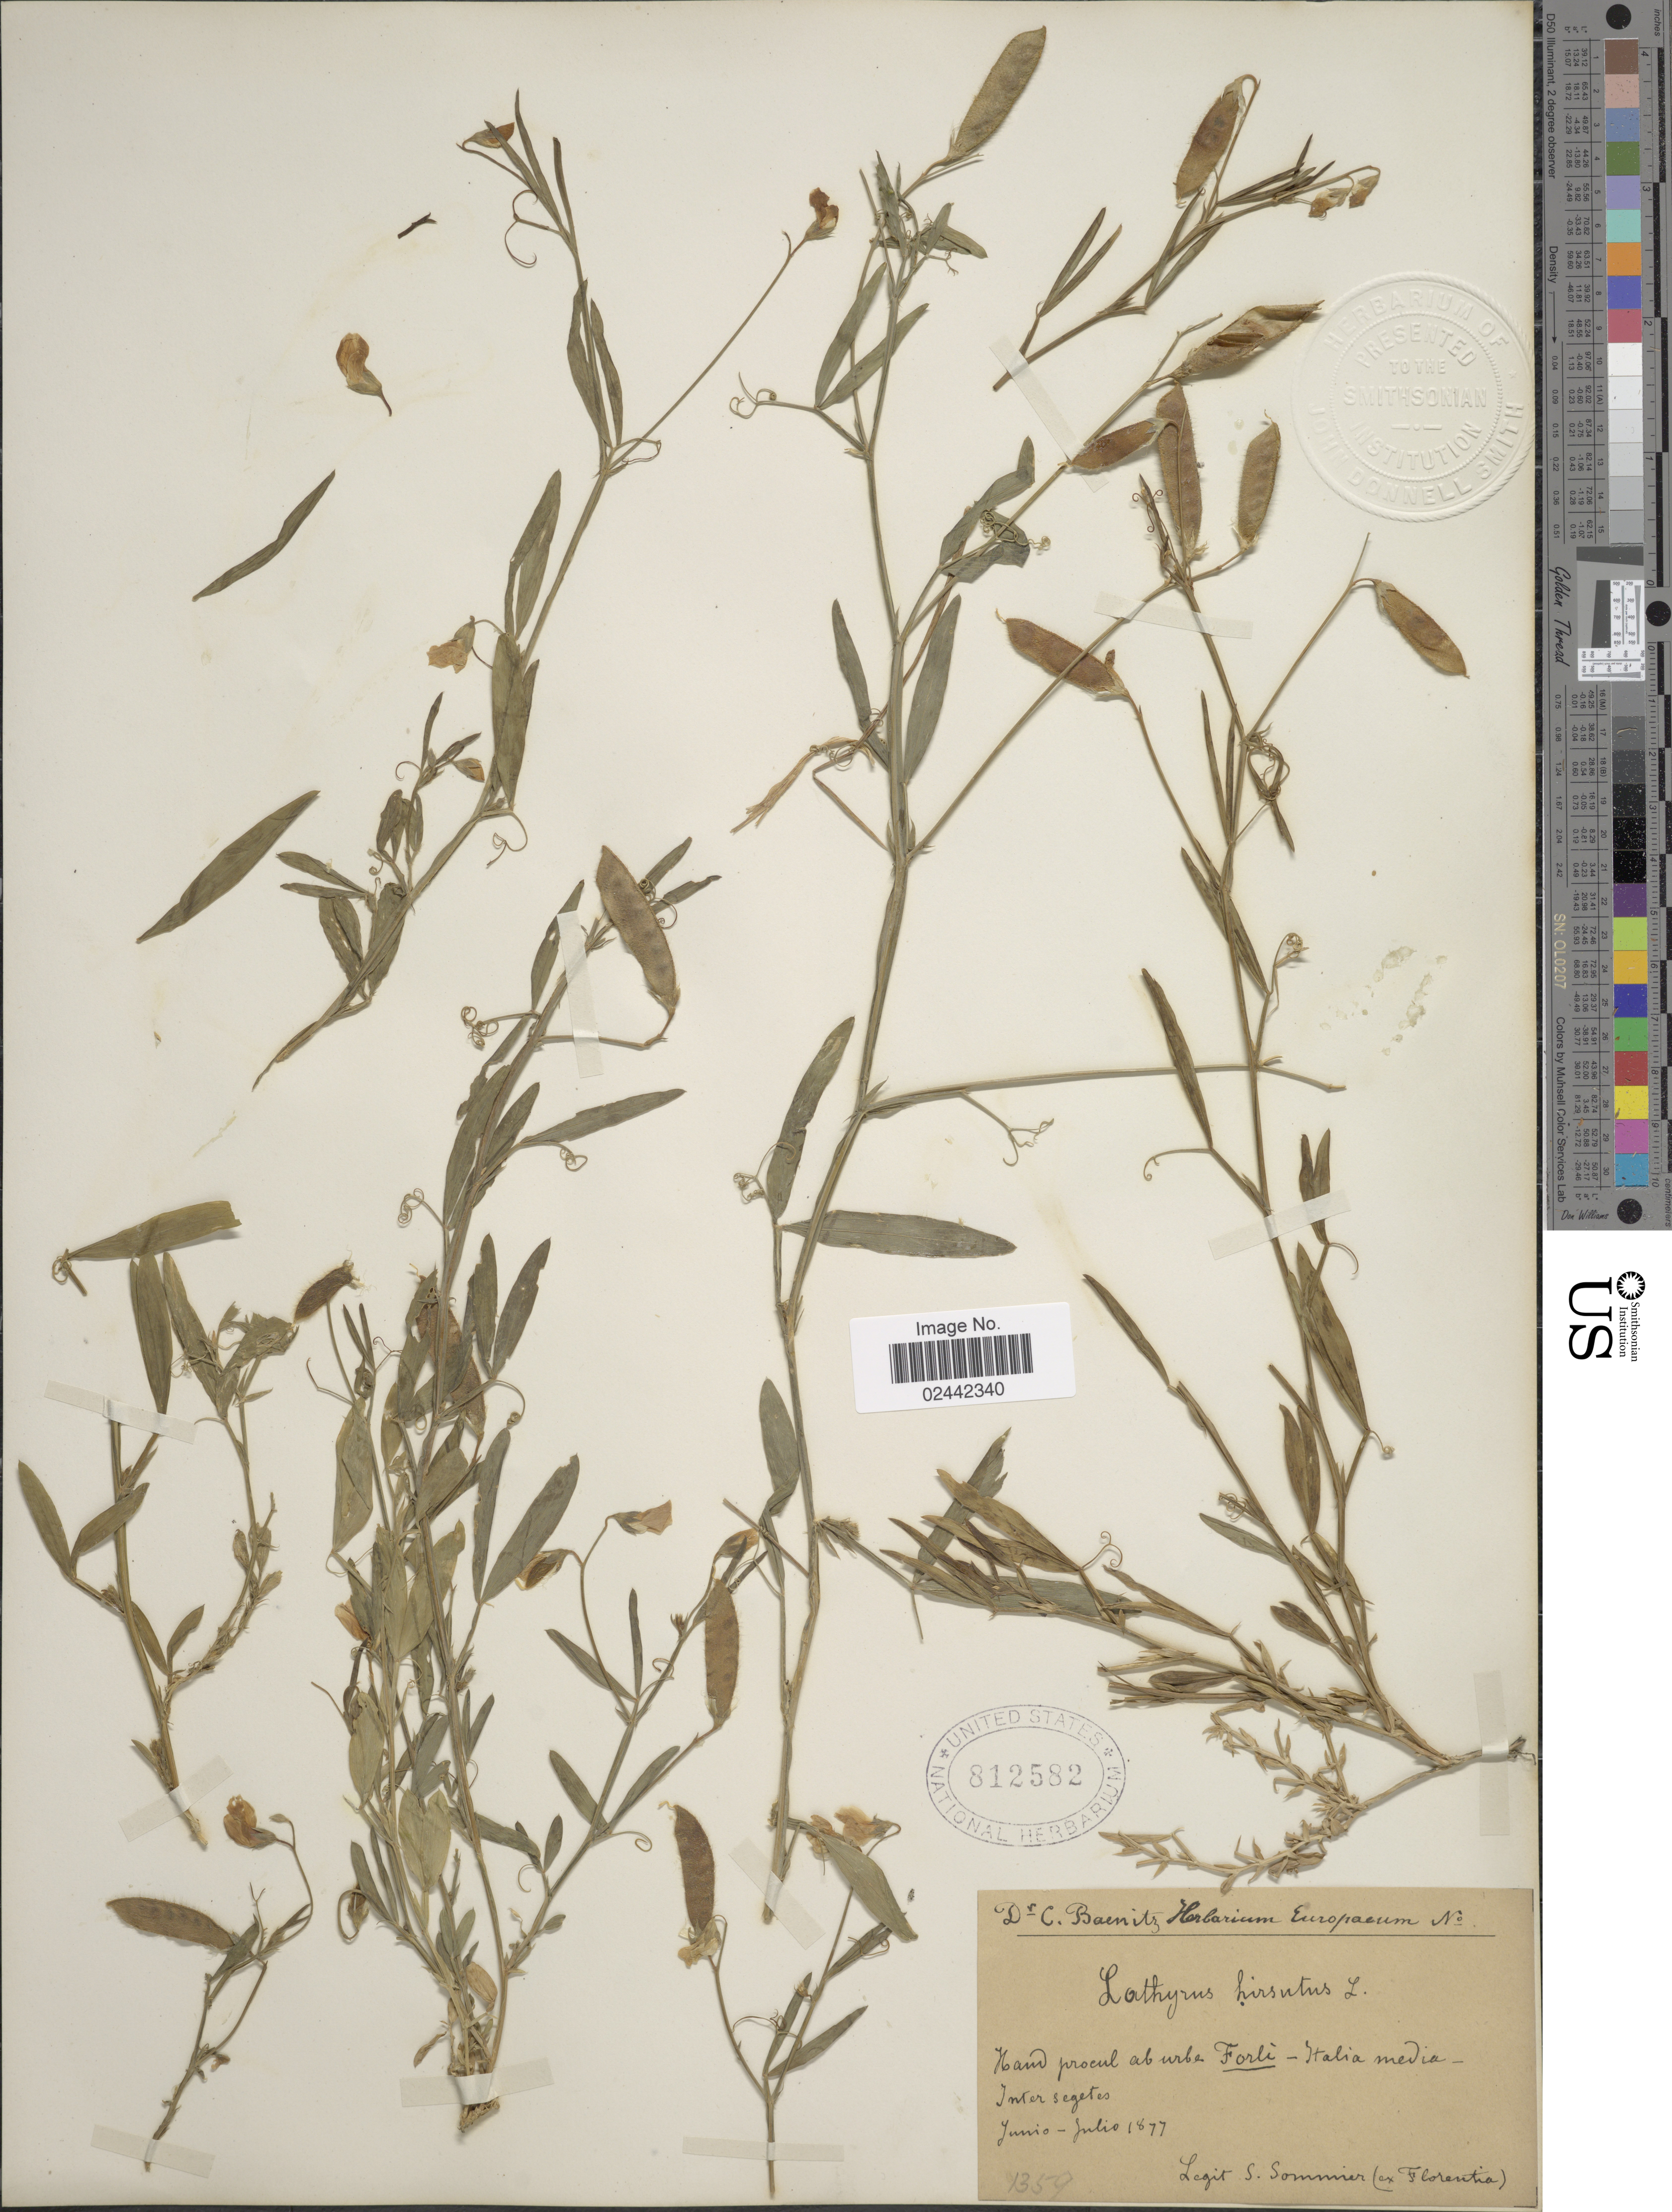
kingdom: Plantae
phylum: Tracheophyta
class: Magnoliopsida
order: Fabales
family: Fabaceae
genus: Lathyrus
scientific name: Lathyrus hirsutus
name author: L.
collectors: S. Sommier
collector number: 1359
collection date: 1877-06/1877-07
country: Italy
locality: Haud procul ab urbe Forli - Italia media - Inter segetes.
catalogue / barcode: US 812582